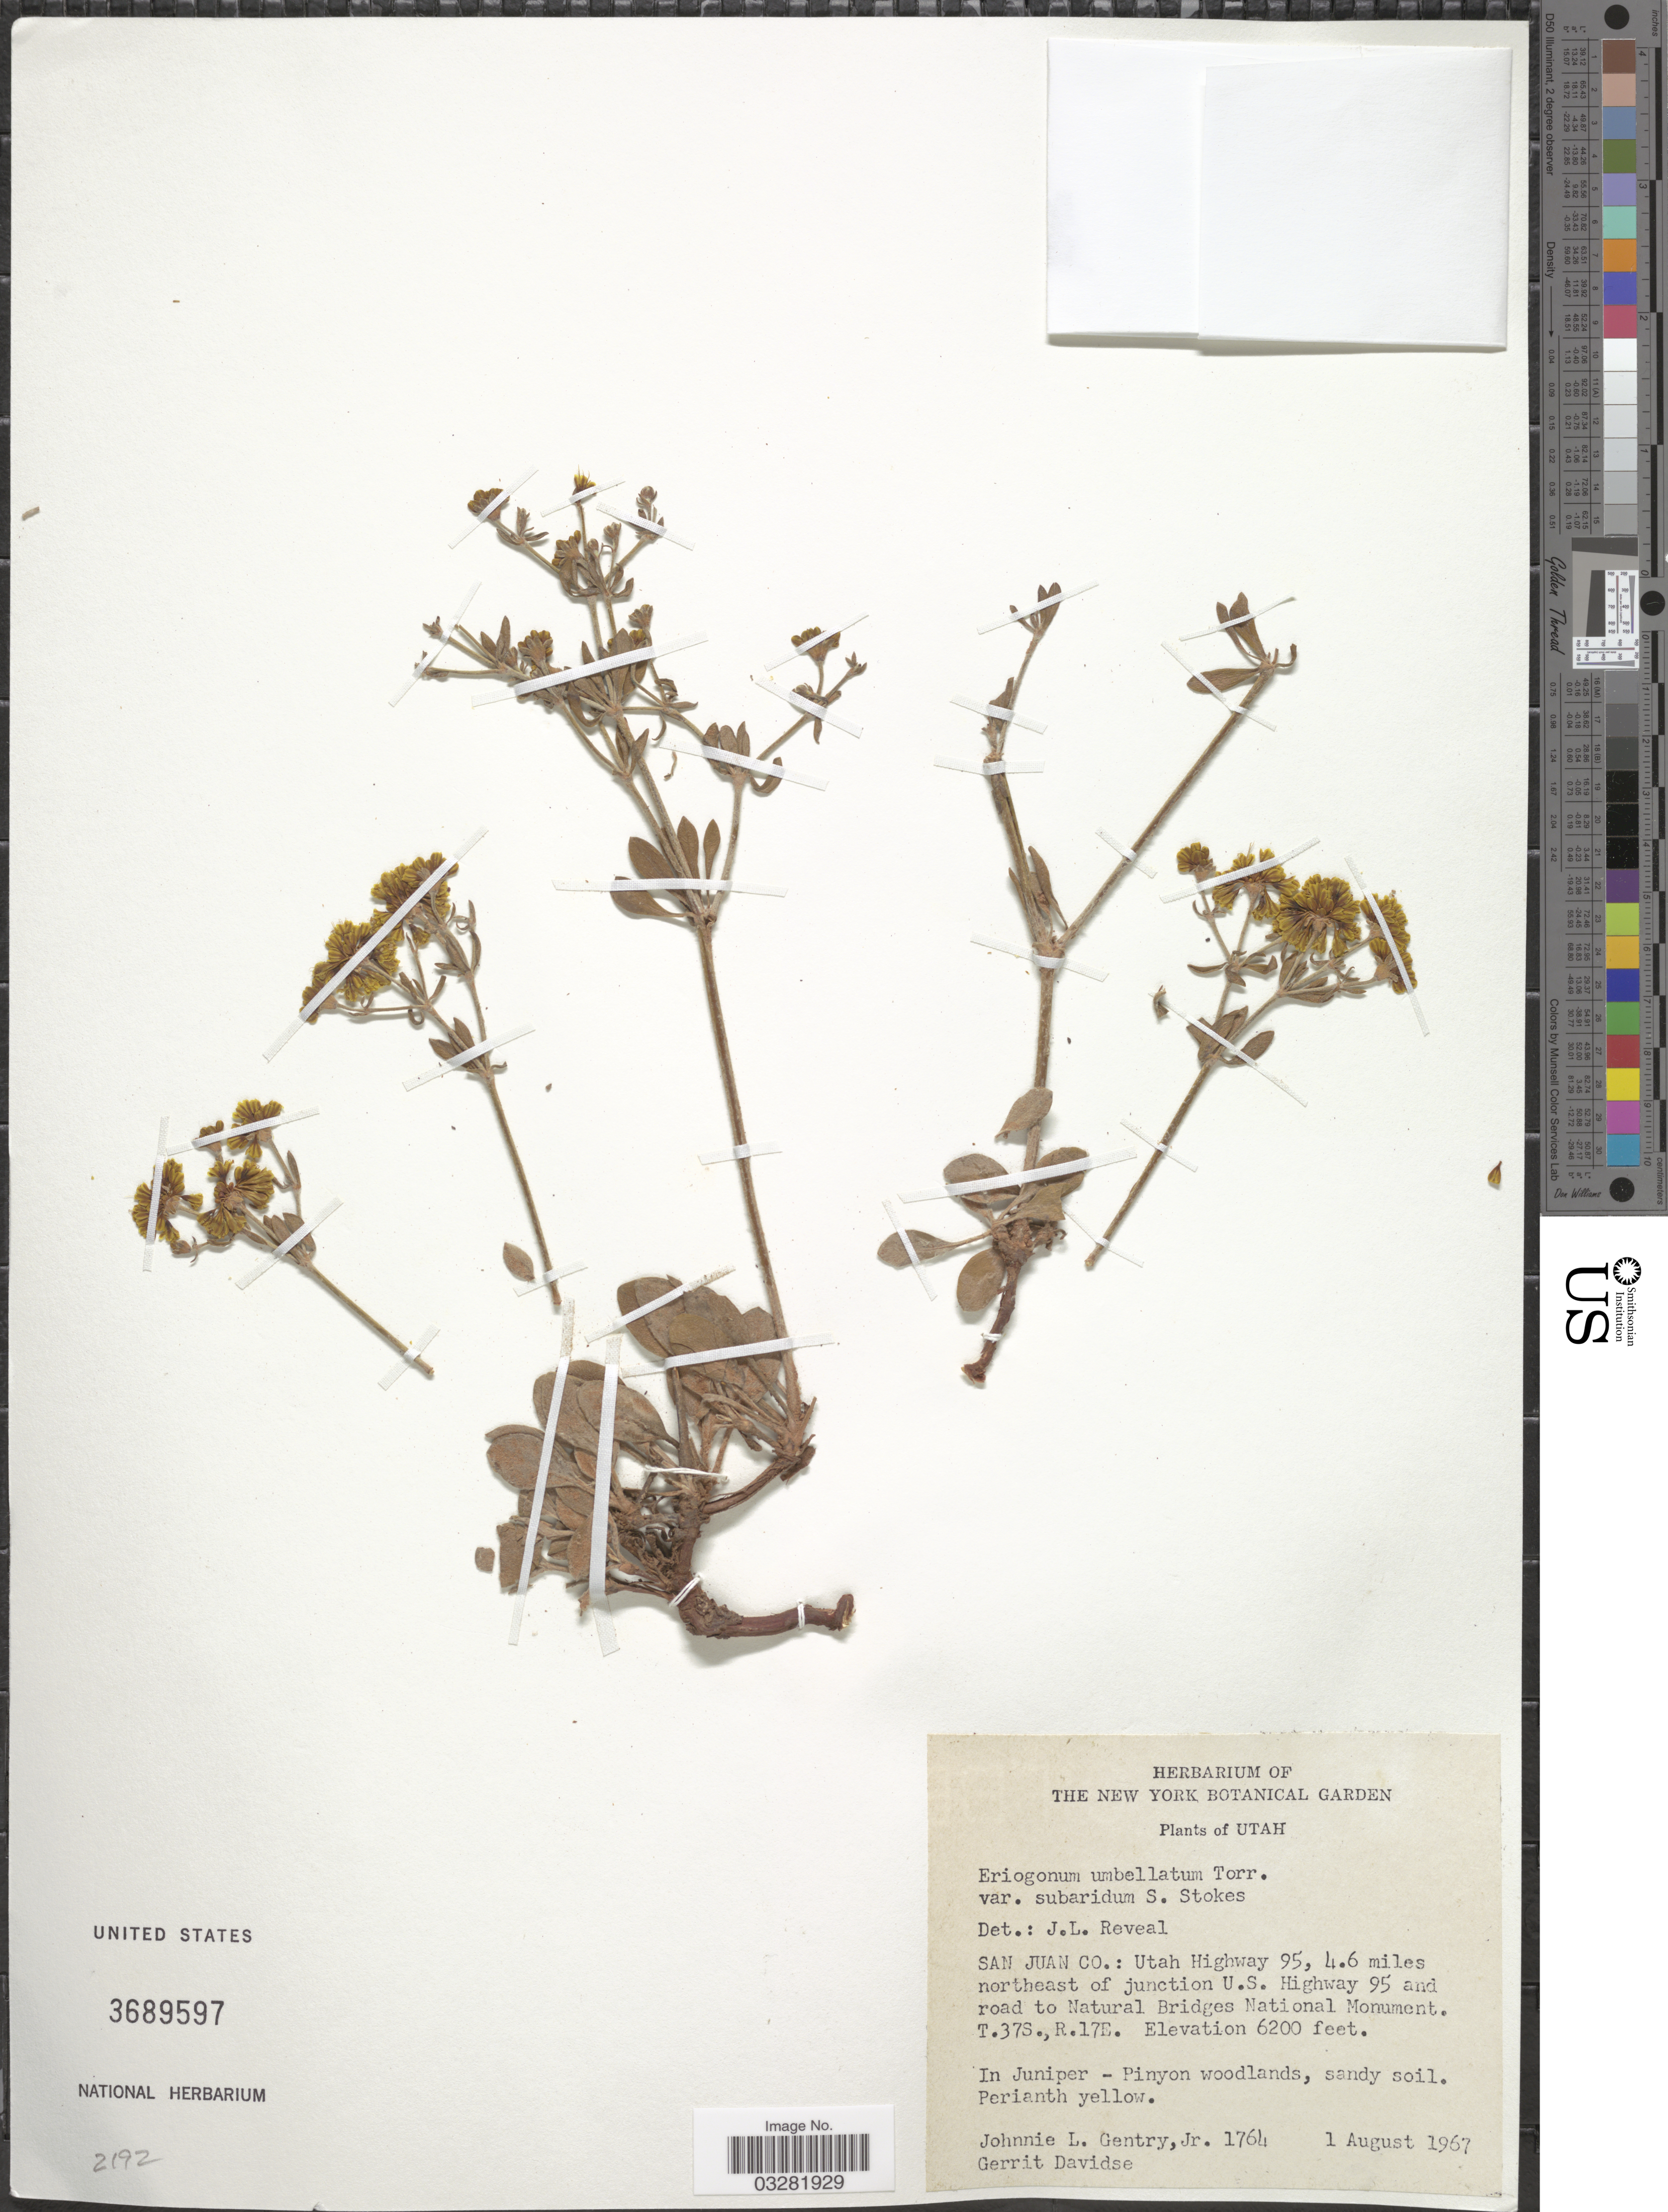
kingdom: Plantae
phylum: Tracheophyta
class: Magnoliopsida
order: Caryophyllales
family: Polygonaceae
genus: Eriogonum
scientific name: Eriogonum umbellatum var. subaridum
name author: S. Stokes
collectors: J. L. Gentry & G. Davidse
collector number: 1764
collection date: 1967-08-01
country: United States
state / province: Utah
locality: San Juan Co.: Utah Highway 95, 4.6 miles northeast of junction U.S. Highway 95 and road to Natural Bridges National Monument. T. 37S., R.17E.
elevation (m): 1890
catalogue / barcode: US 3689597